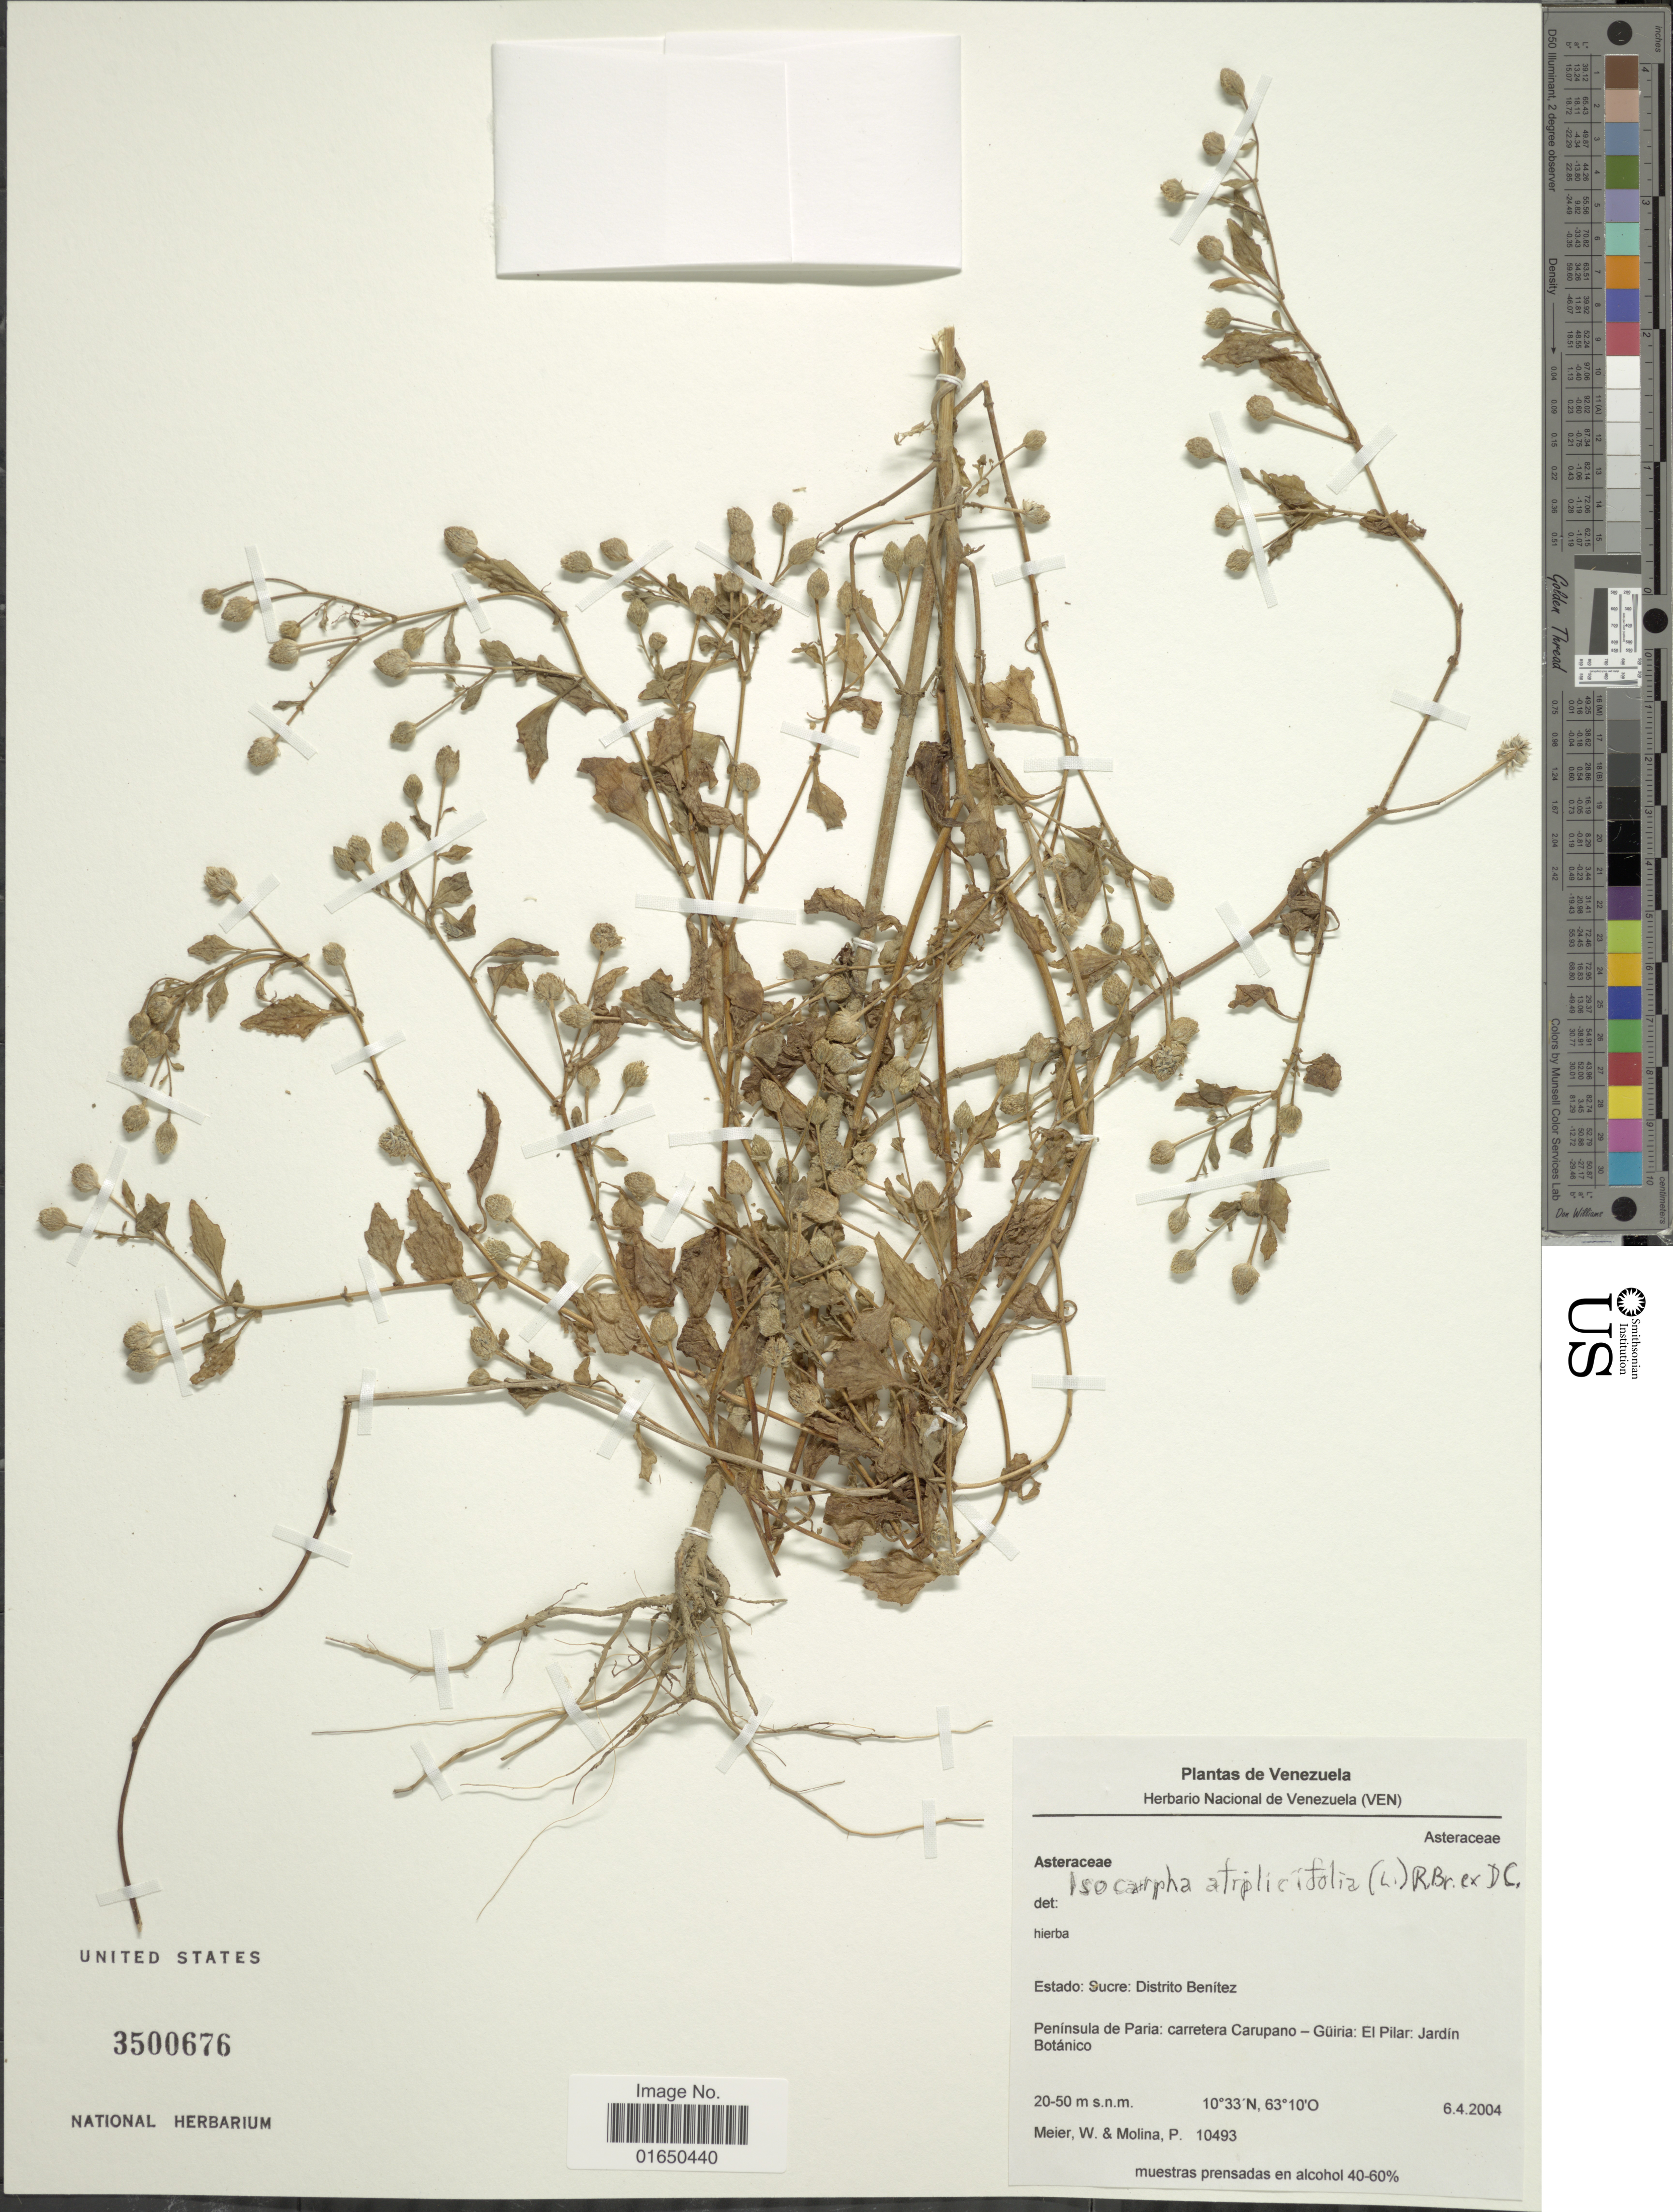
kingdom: Plantae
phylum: Tracheophyta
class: Magnoliopsida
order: Asterales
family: Asteraceae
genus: Isocarpha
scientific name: Isocarpha atriplicifolia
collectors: W. Meier & P. Molina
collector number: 10493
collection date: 2004-04-06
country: Venezuela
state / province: Sucre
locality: Distrito Benitez, Peninsula de Paria: carretera Carupano-Guira: El Pillar; Jardin Botanico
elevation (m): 20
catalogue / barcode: US 3500676